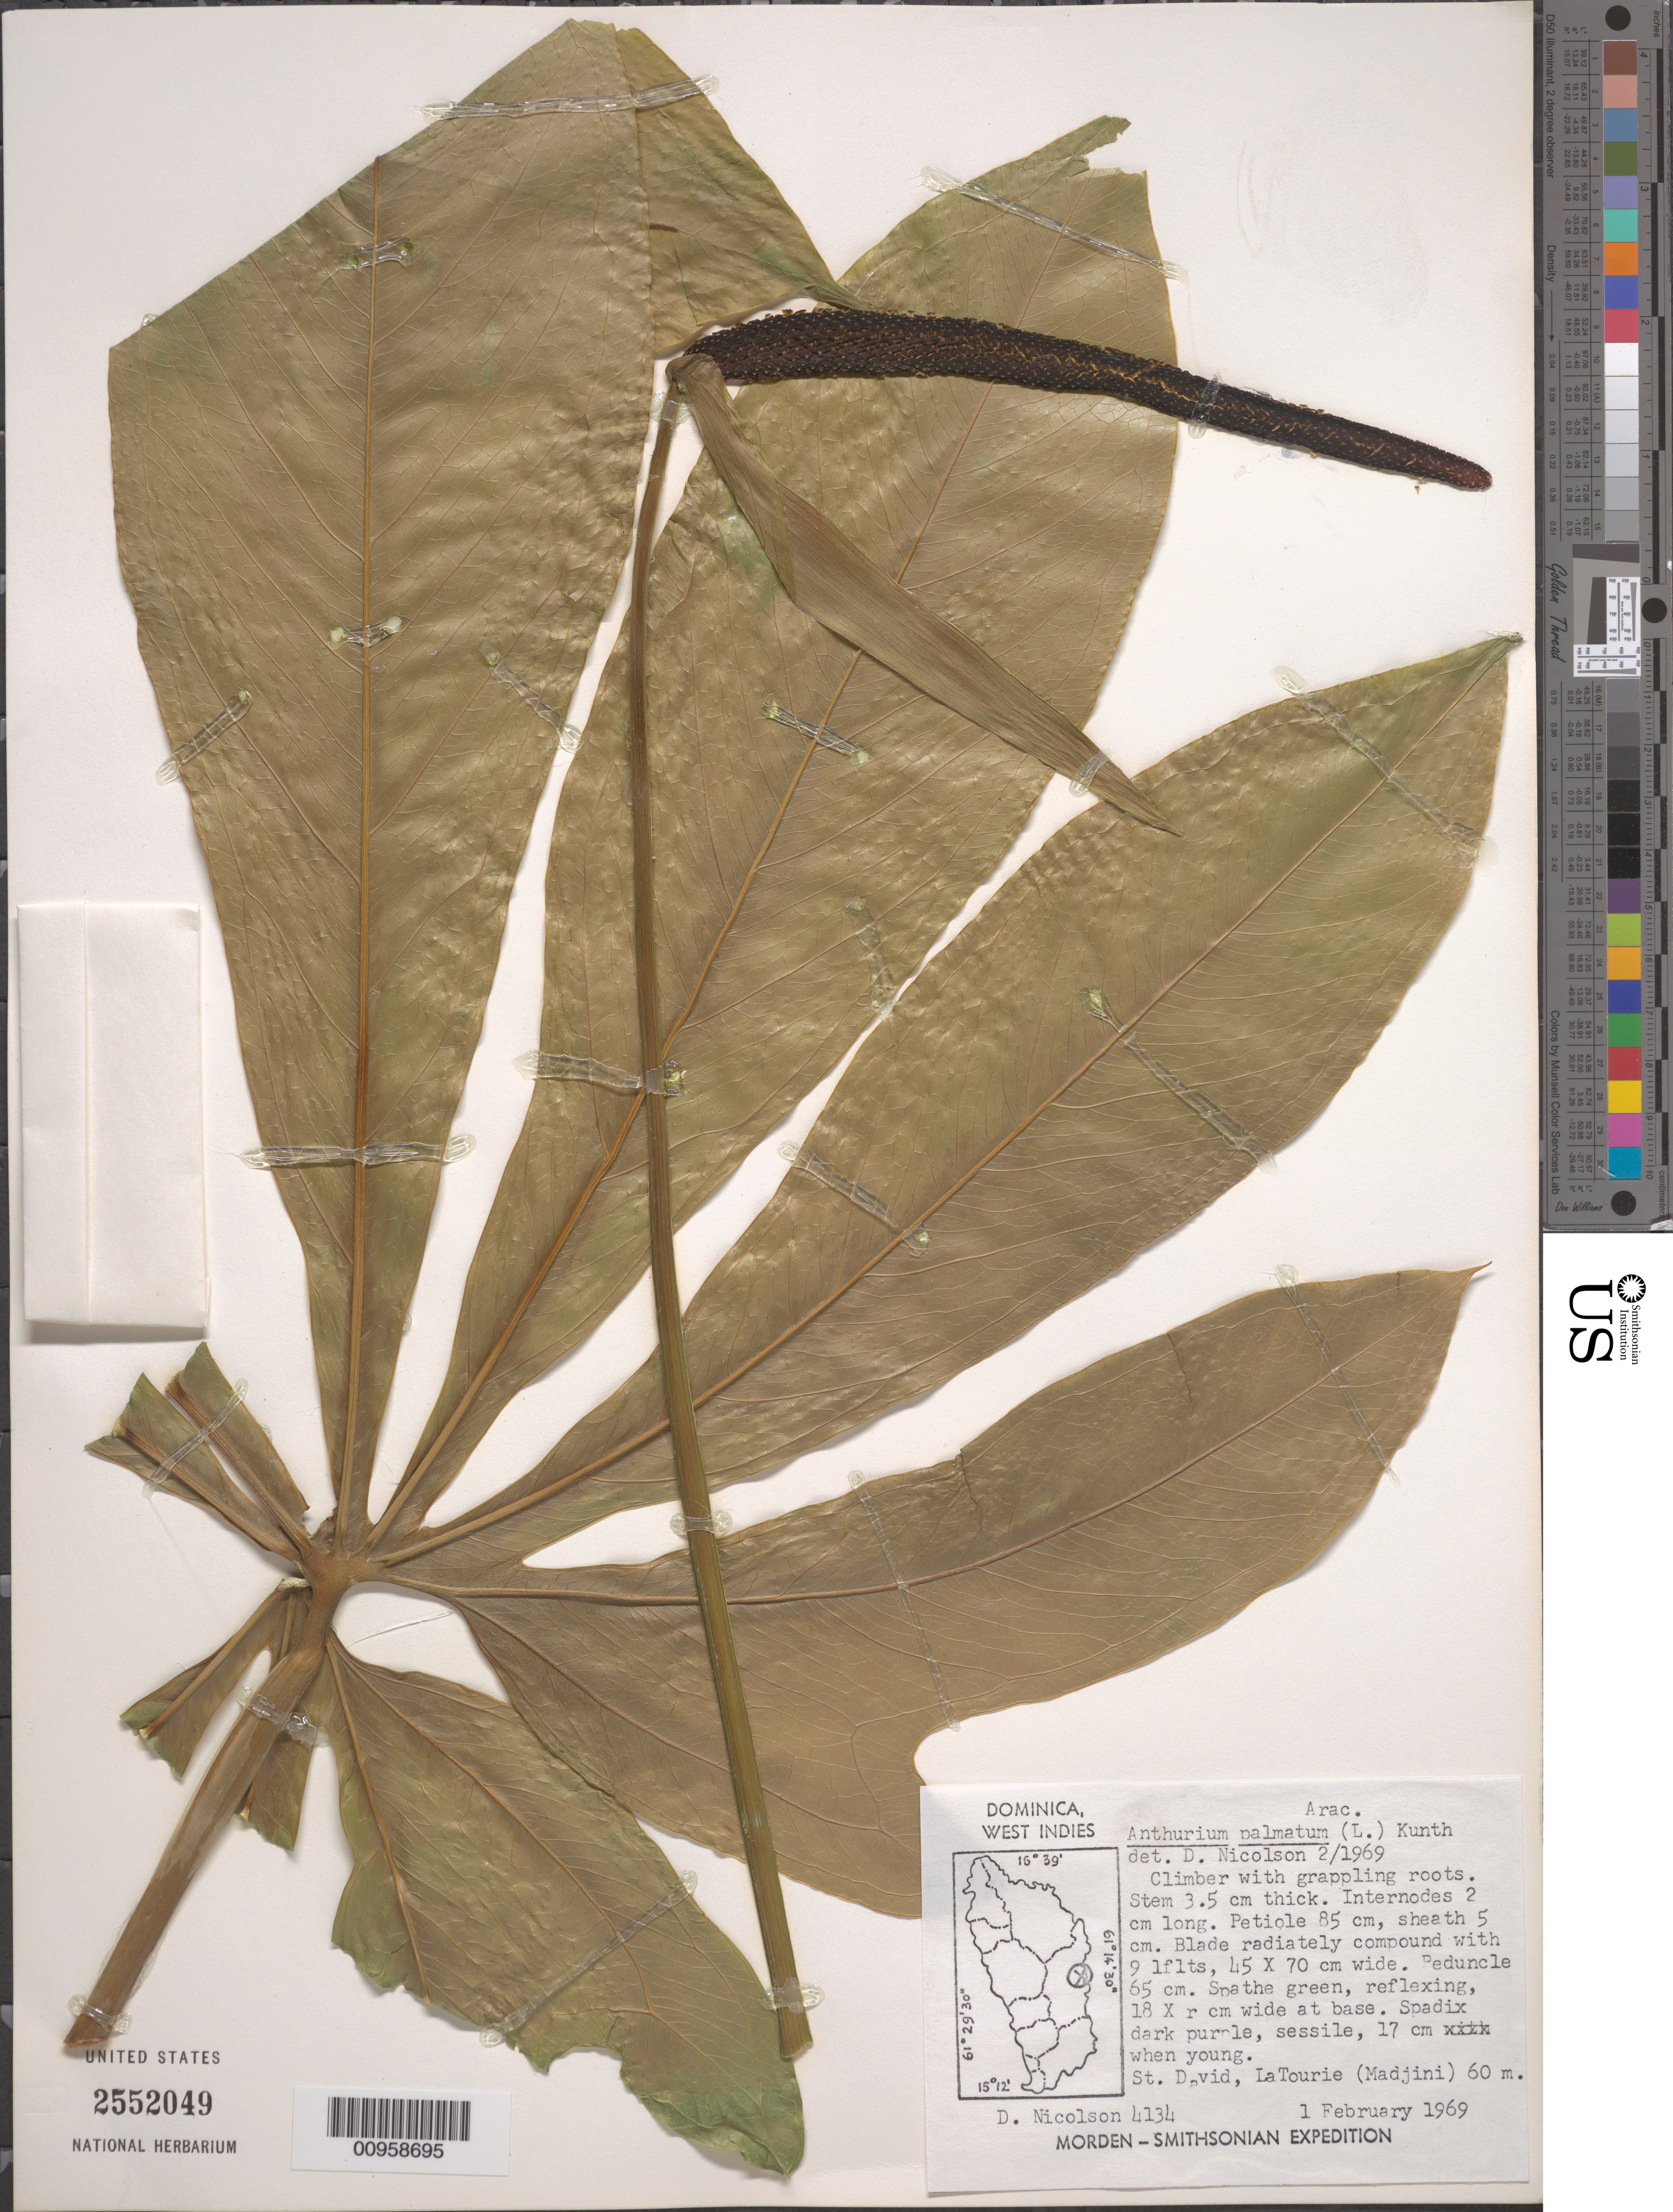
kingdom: Plantae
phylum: Tracheophyta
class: Liliopsida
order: Alismatales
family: Araceae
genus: Anthurium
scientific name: Anthurium palmatum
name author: (L.) Schott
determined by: Nicolson, Dan H.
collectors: D. H. Nicolson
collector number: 4134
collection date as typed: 01 Feb 1969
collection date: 1969-02-01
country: Dominica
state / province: St. David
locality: LaTourie (Madjini)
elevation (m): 60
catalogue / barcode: US 2552049